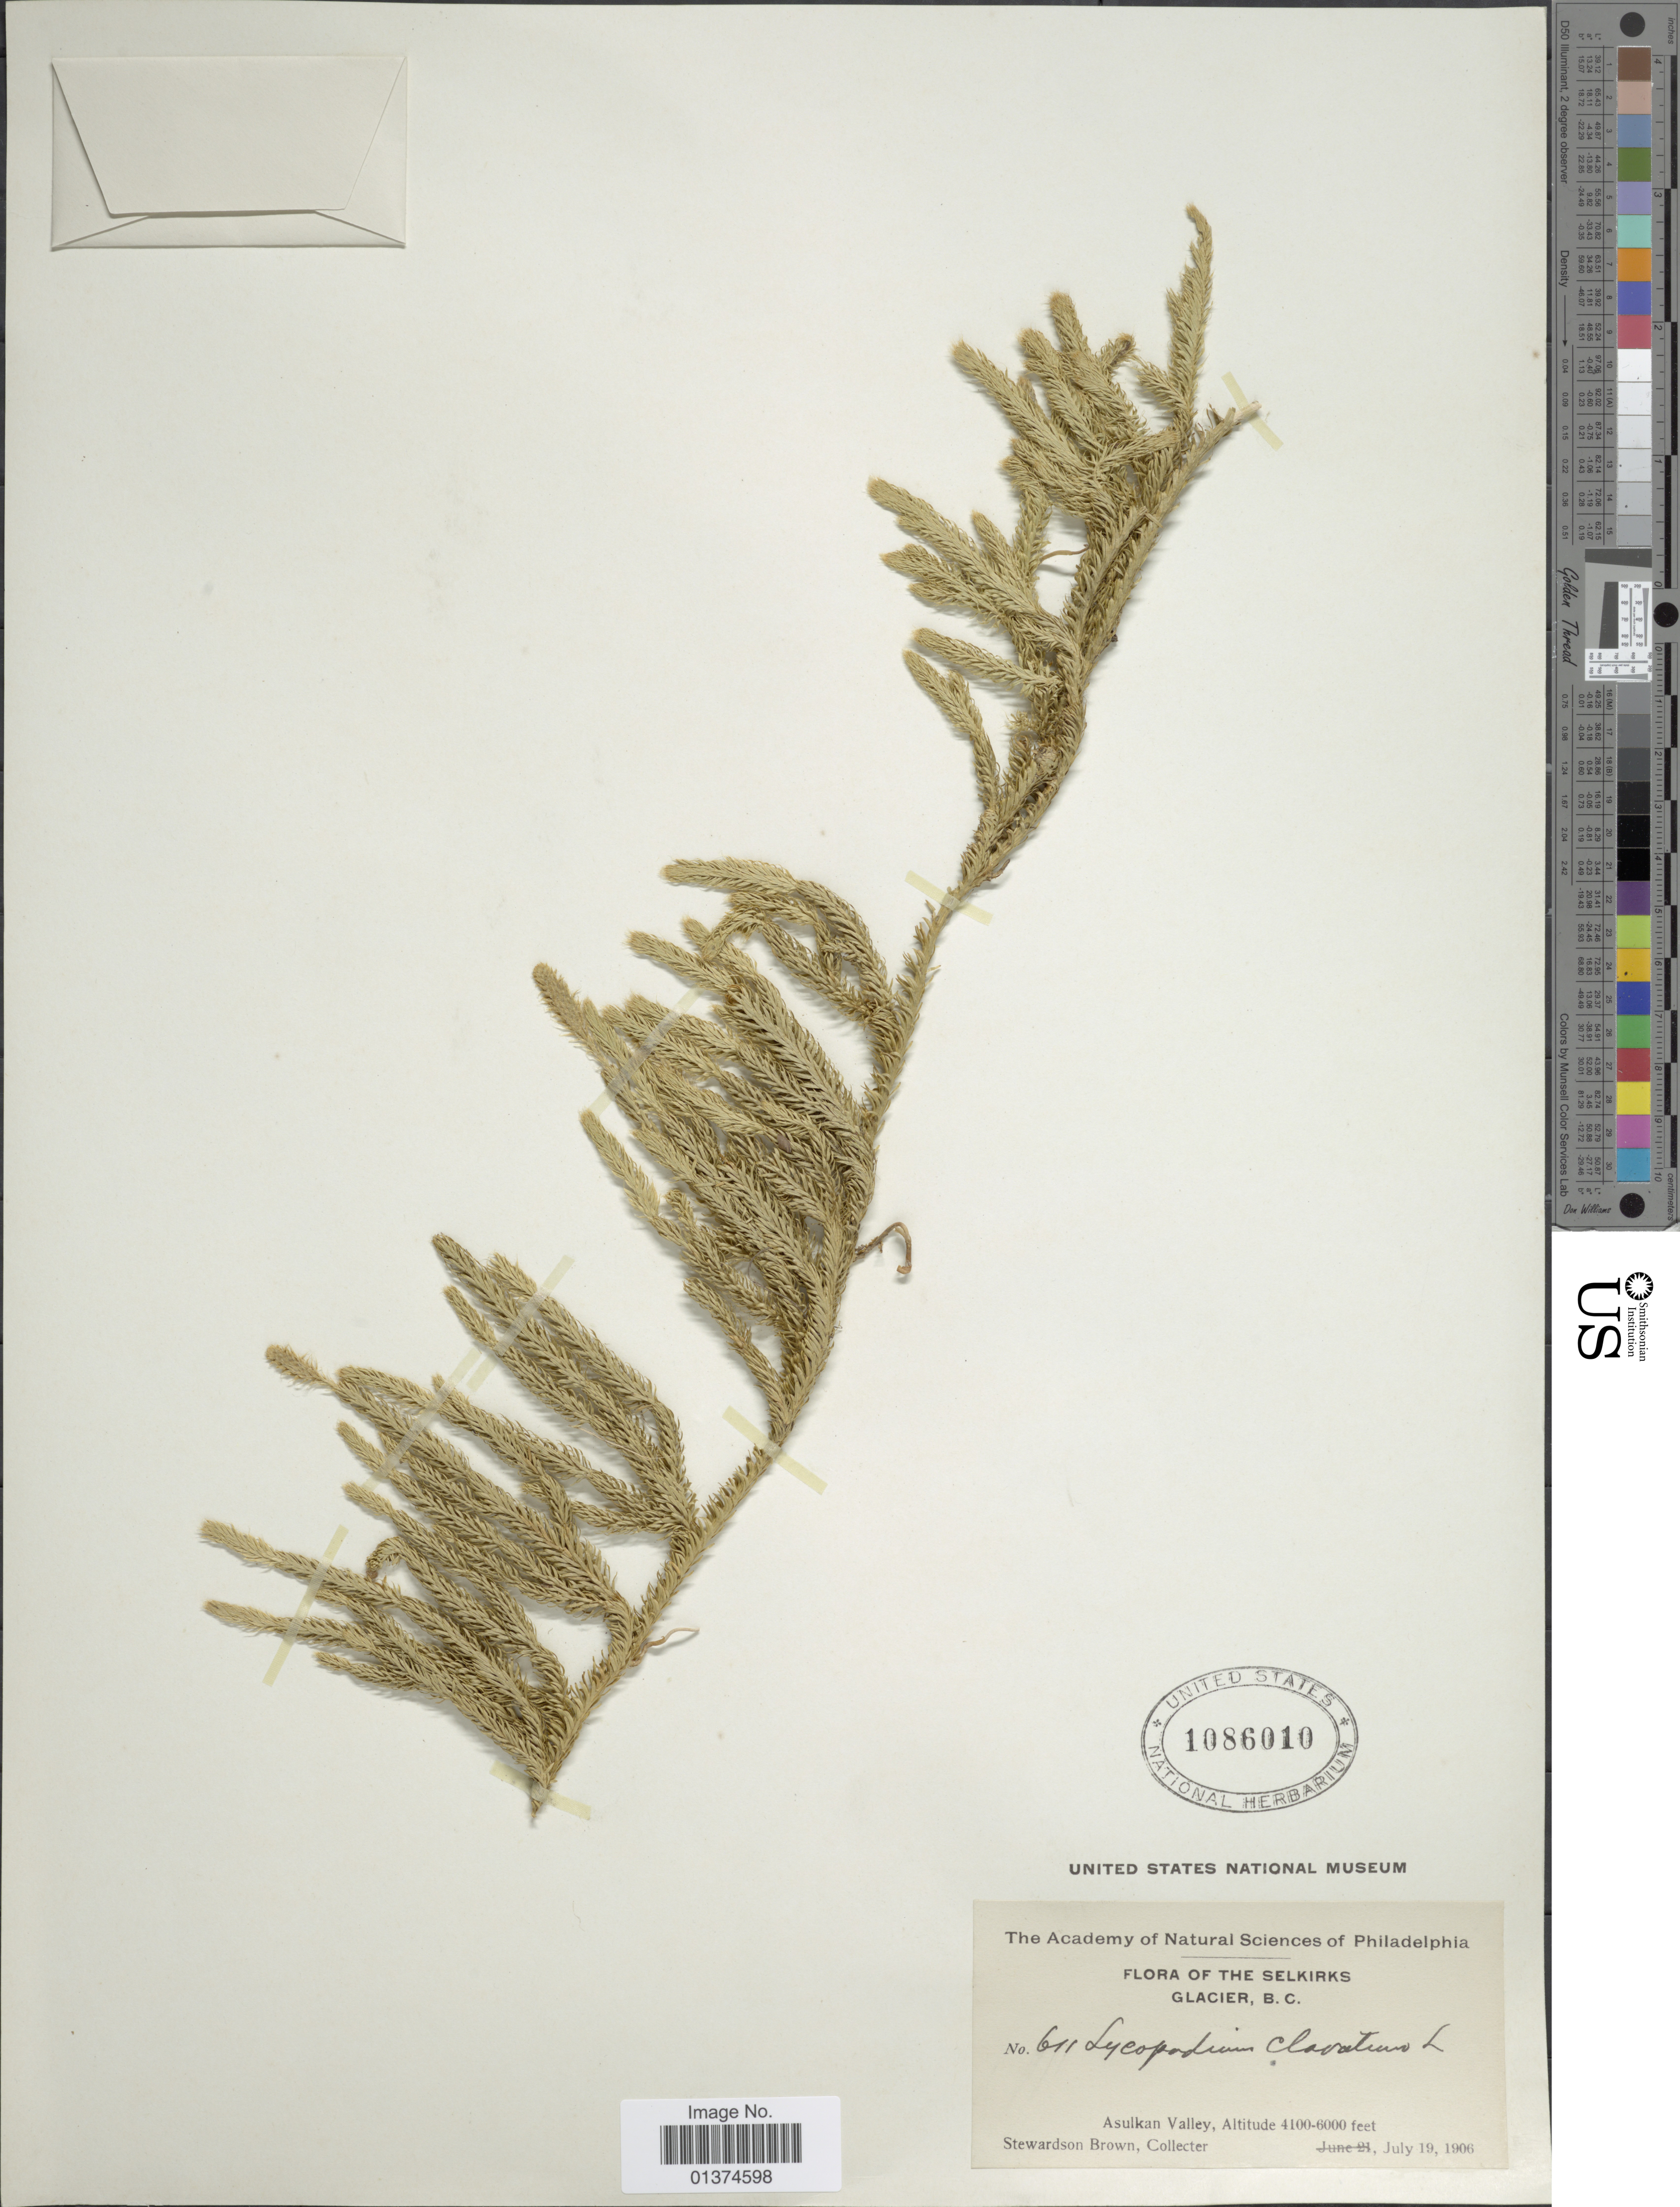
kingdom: Plantae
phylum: Tracheophyta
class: Lycopodiopsida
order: Lycopodiales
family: Lycopodiaceae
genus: Lycopodium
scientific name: Lycopodium clavatum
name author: L.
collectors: S. Brown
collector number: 611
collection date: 1906-07-19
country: Canada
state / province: British Columbia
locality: The Selkirk Glaciewr, Asulkan Valley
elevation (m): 1250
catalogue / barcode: US 1086010